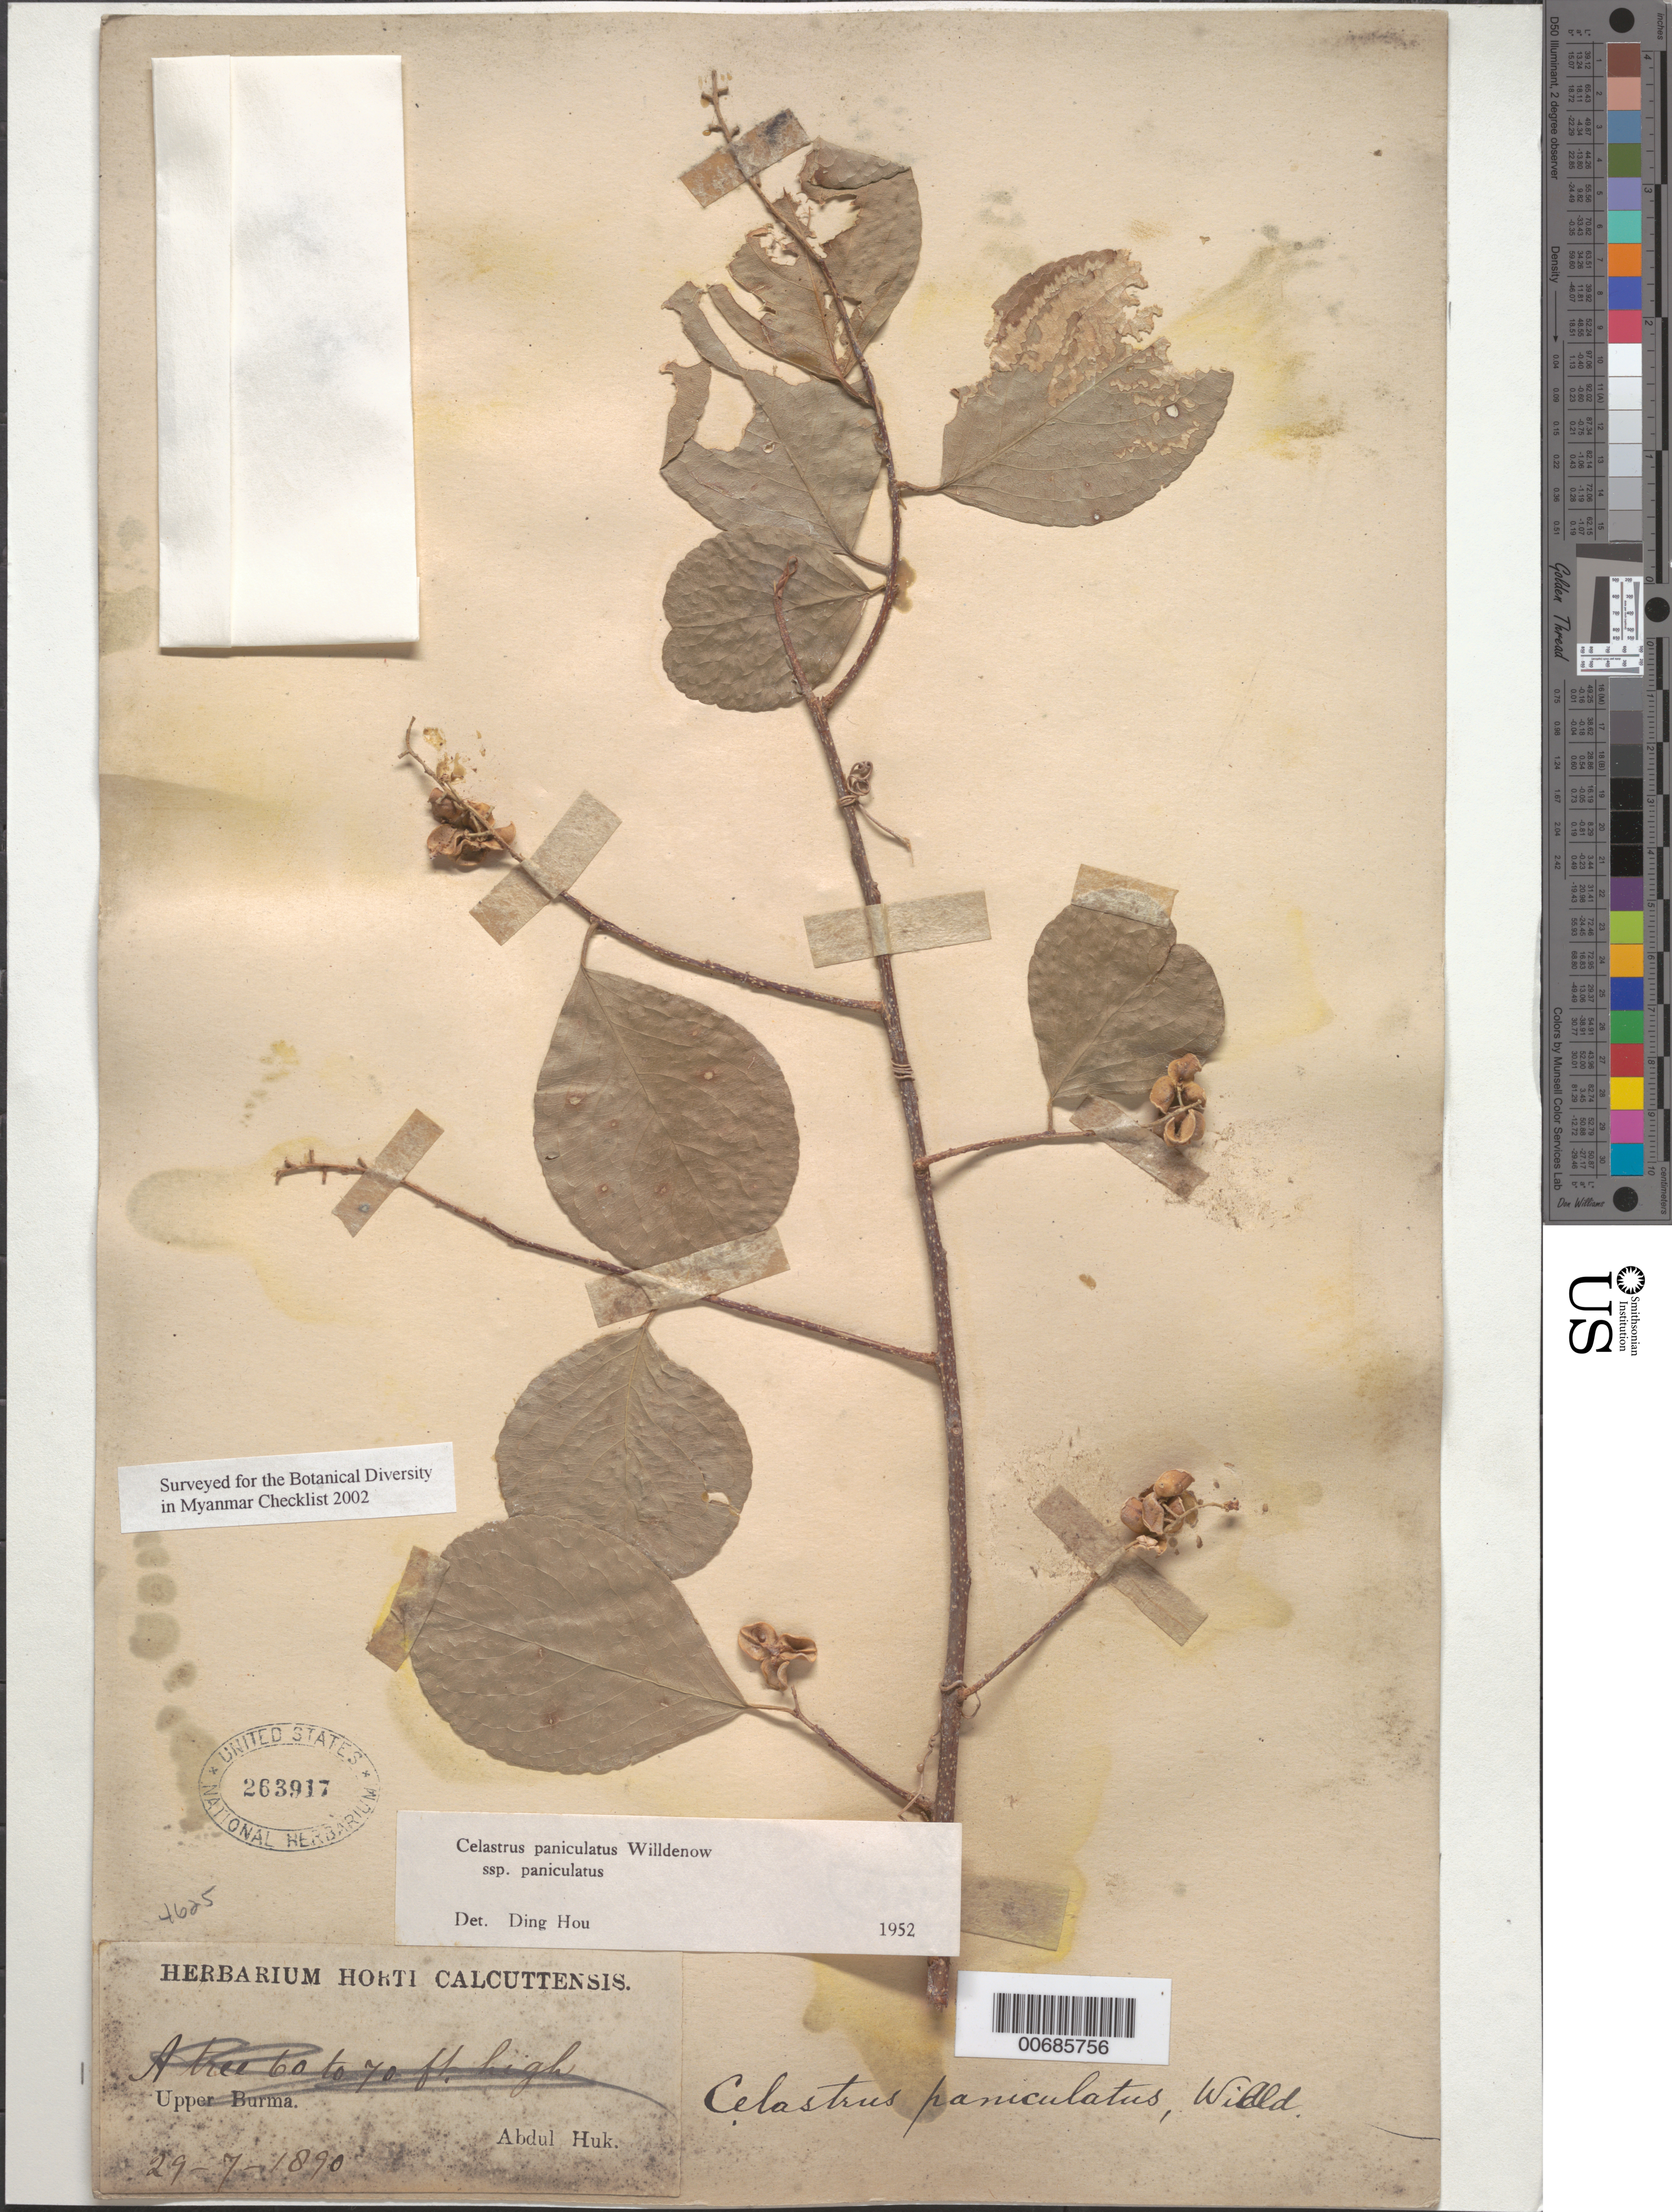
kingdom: Plantae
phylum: Tracheophyta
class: Magnoliopsida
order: Celastrales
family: Celastraceae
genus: Celastrus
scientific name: Celastrus paniculatus subsp. paniculatus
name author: Willd.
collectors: A. Huk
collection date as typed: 29 Jul 1890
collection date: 1890-07-29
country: Myanmar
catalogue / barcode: US 263917